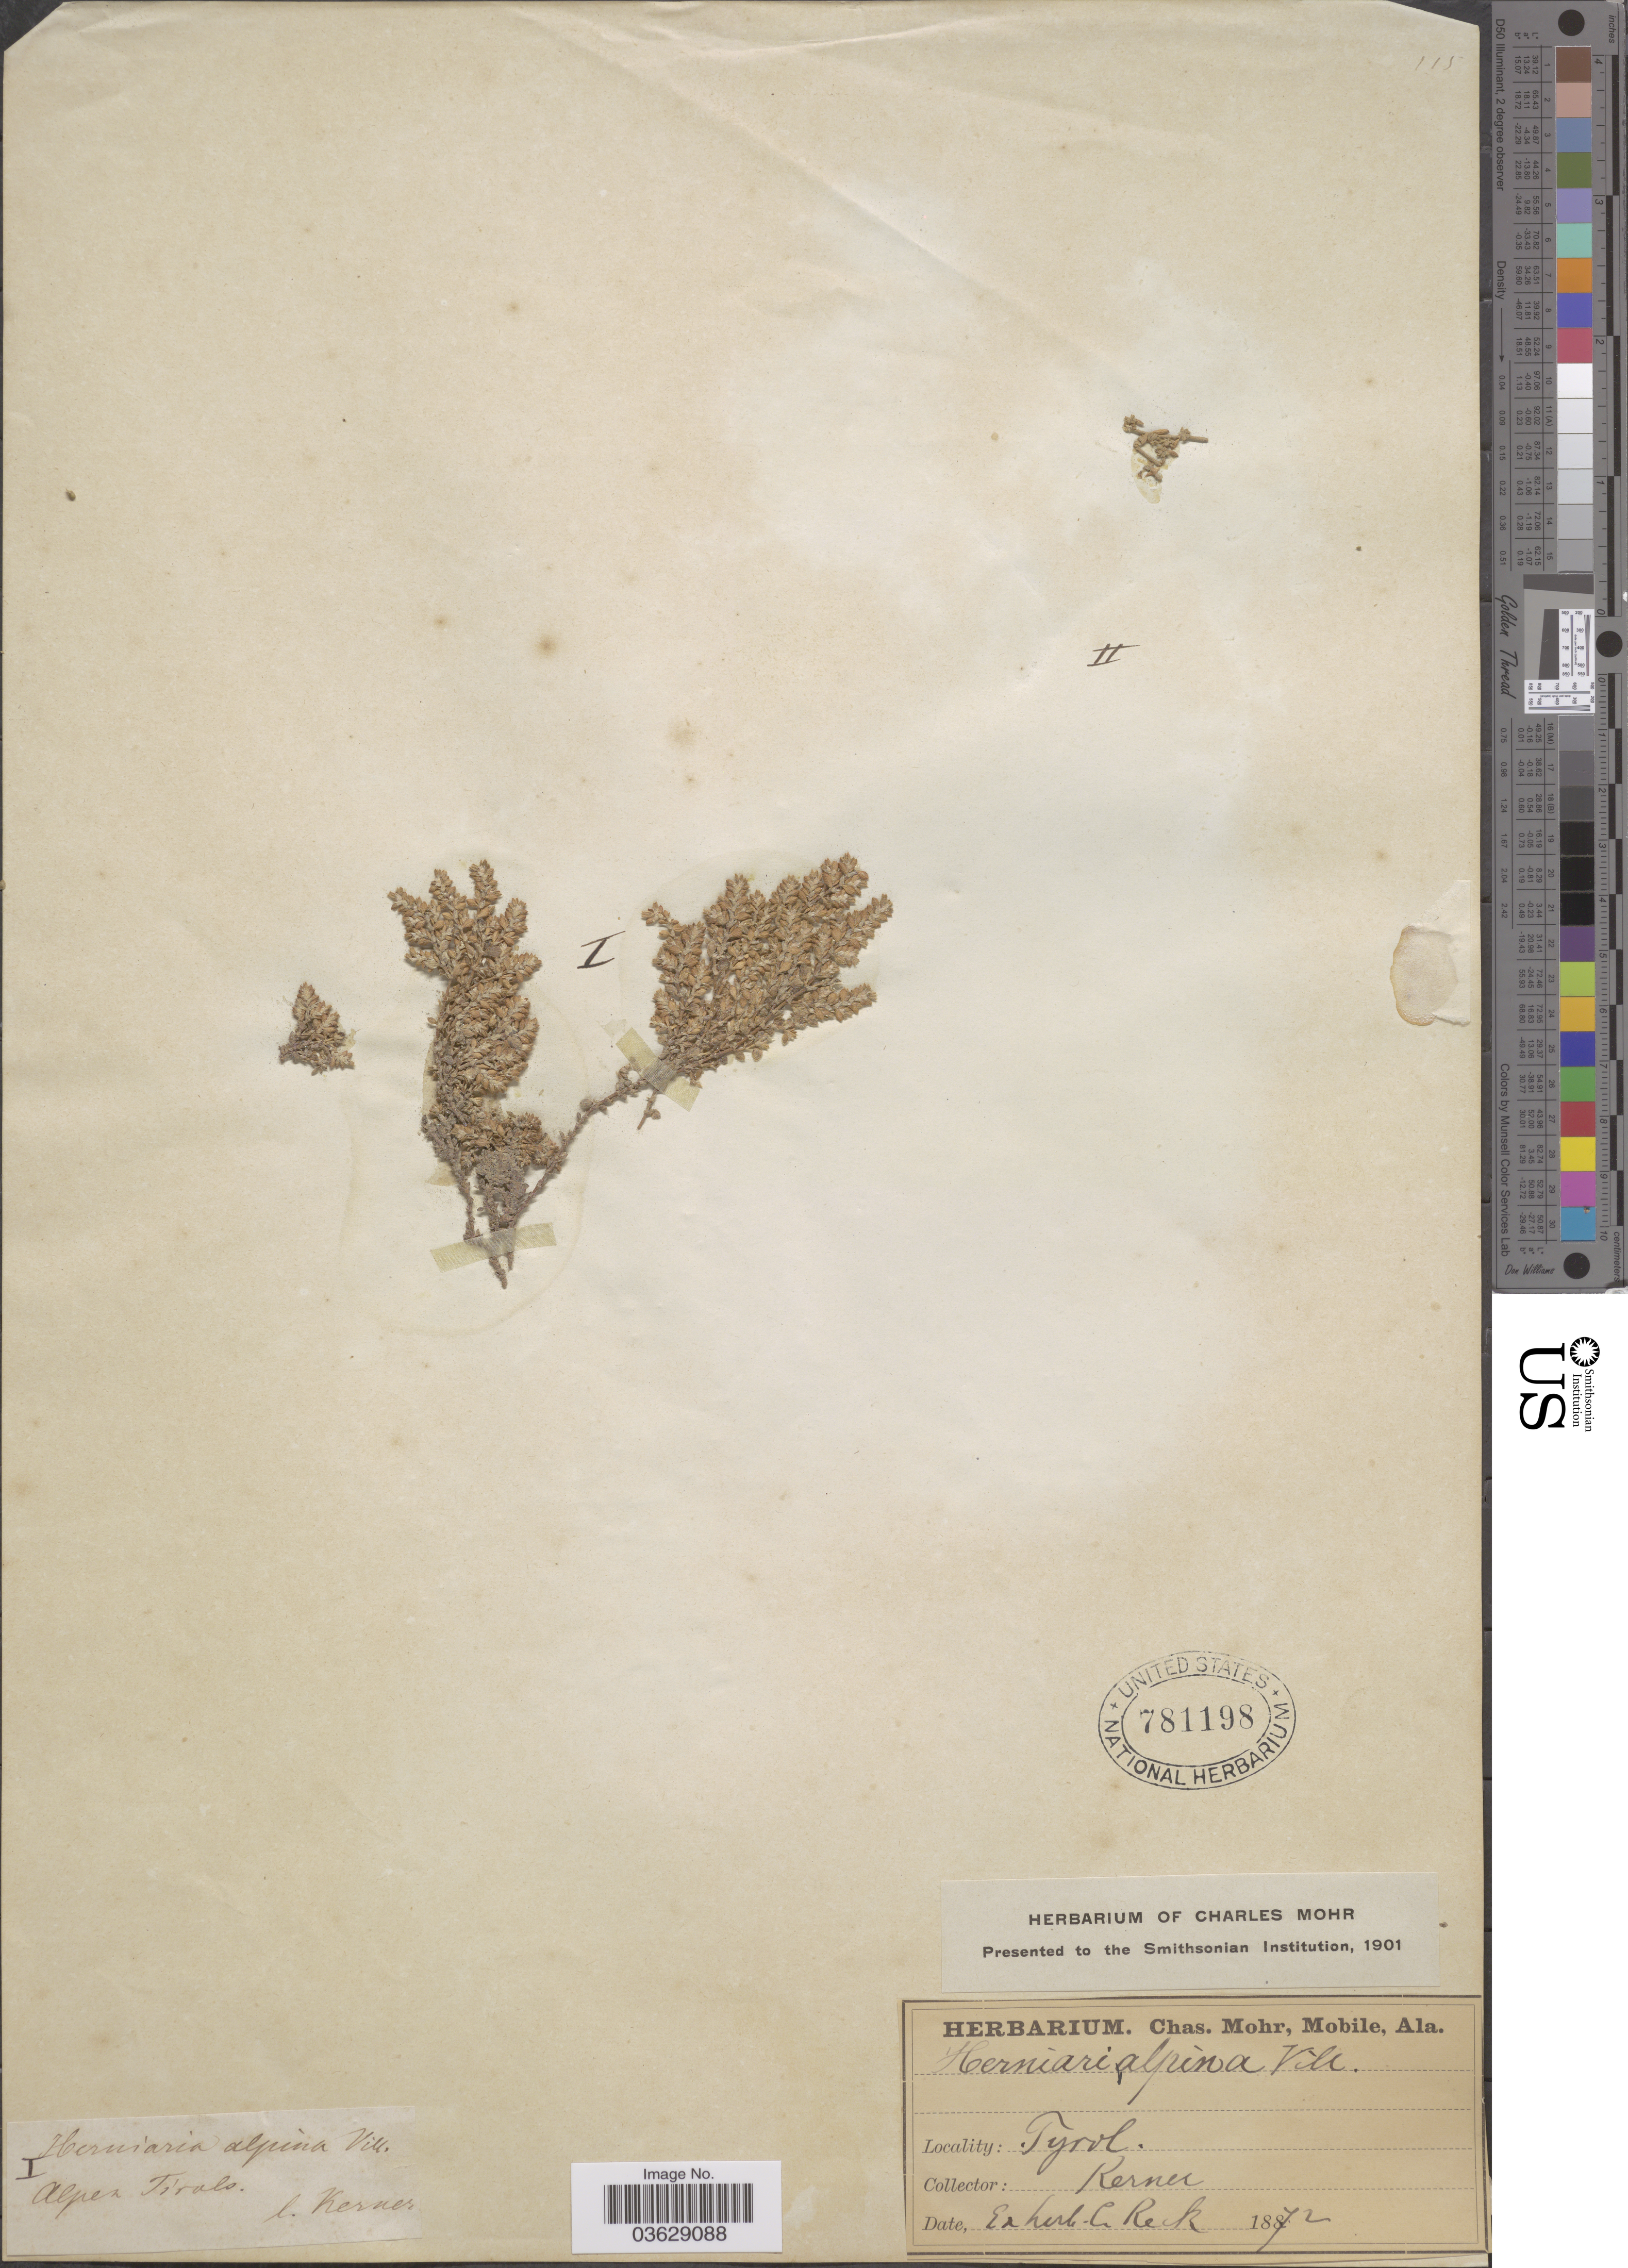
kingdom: Plantae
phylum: Tracheophyta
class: Magnoliopsida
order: Caryophyllales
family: Caryophyllaceae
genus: Herniaria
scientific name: Herniaria alpina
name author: Chaix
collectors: -. Kerner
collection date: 1872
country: Austria / Italy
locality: Alpen Tirols. Tyrol.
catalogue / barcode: US 781198